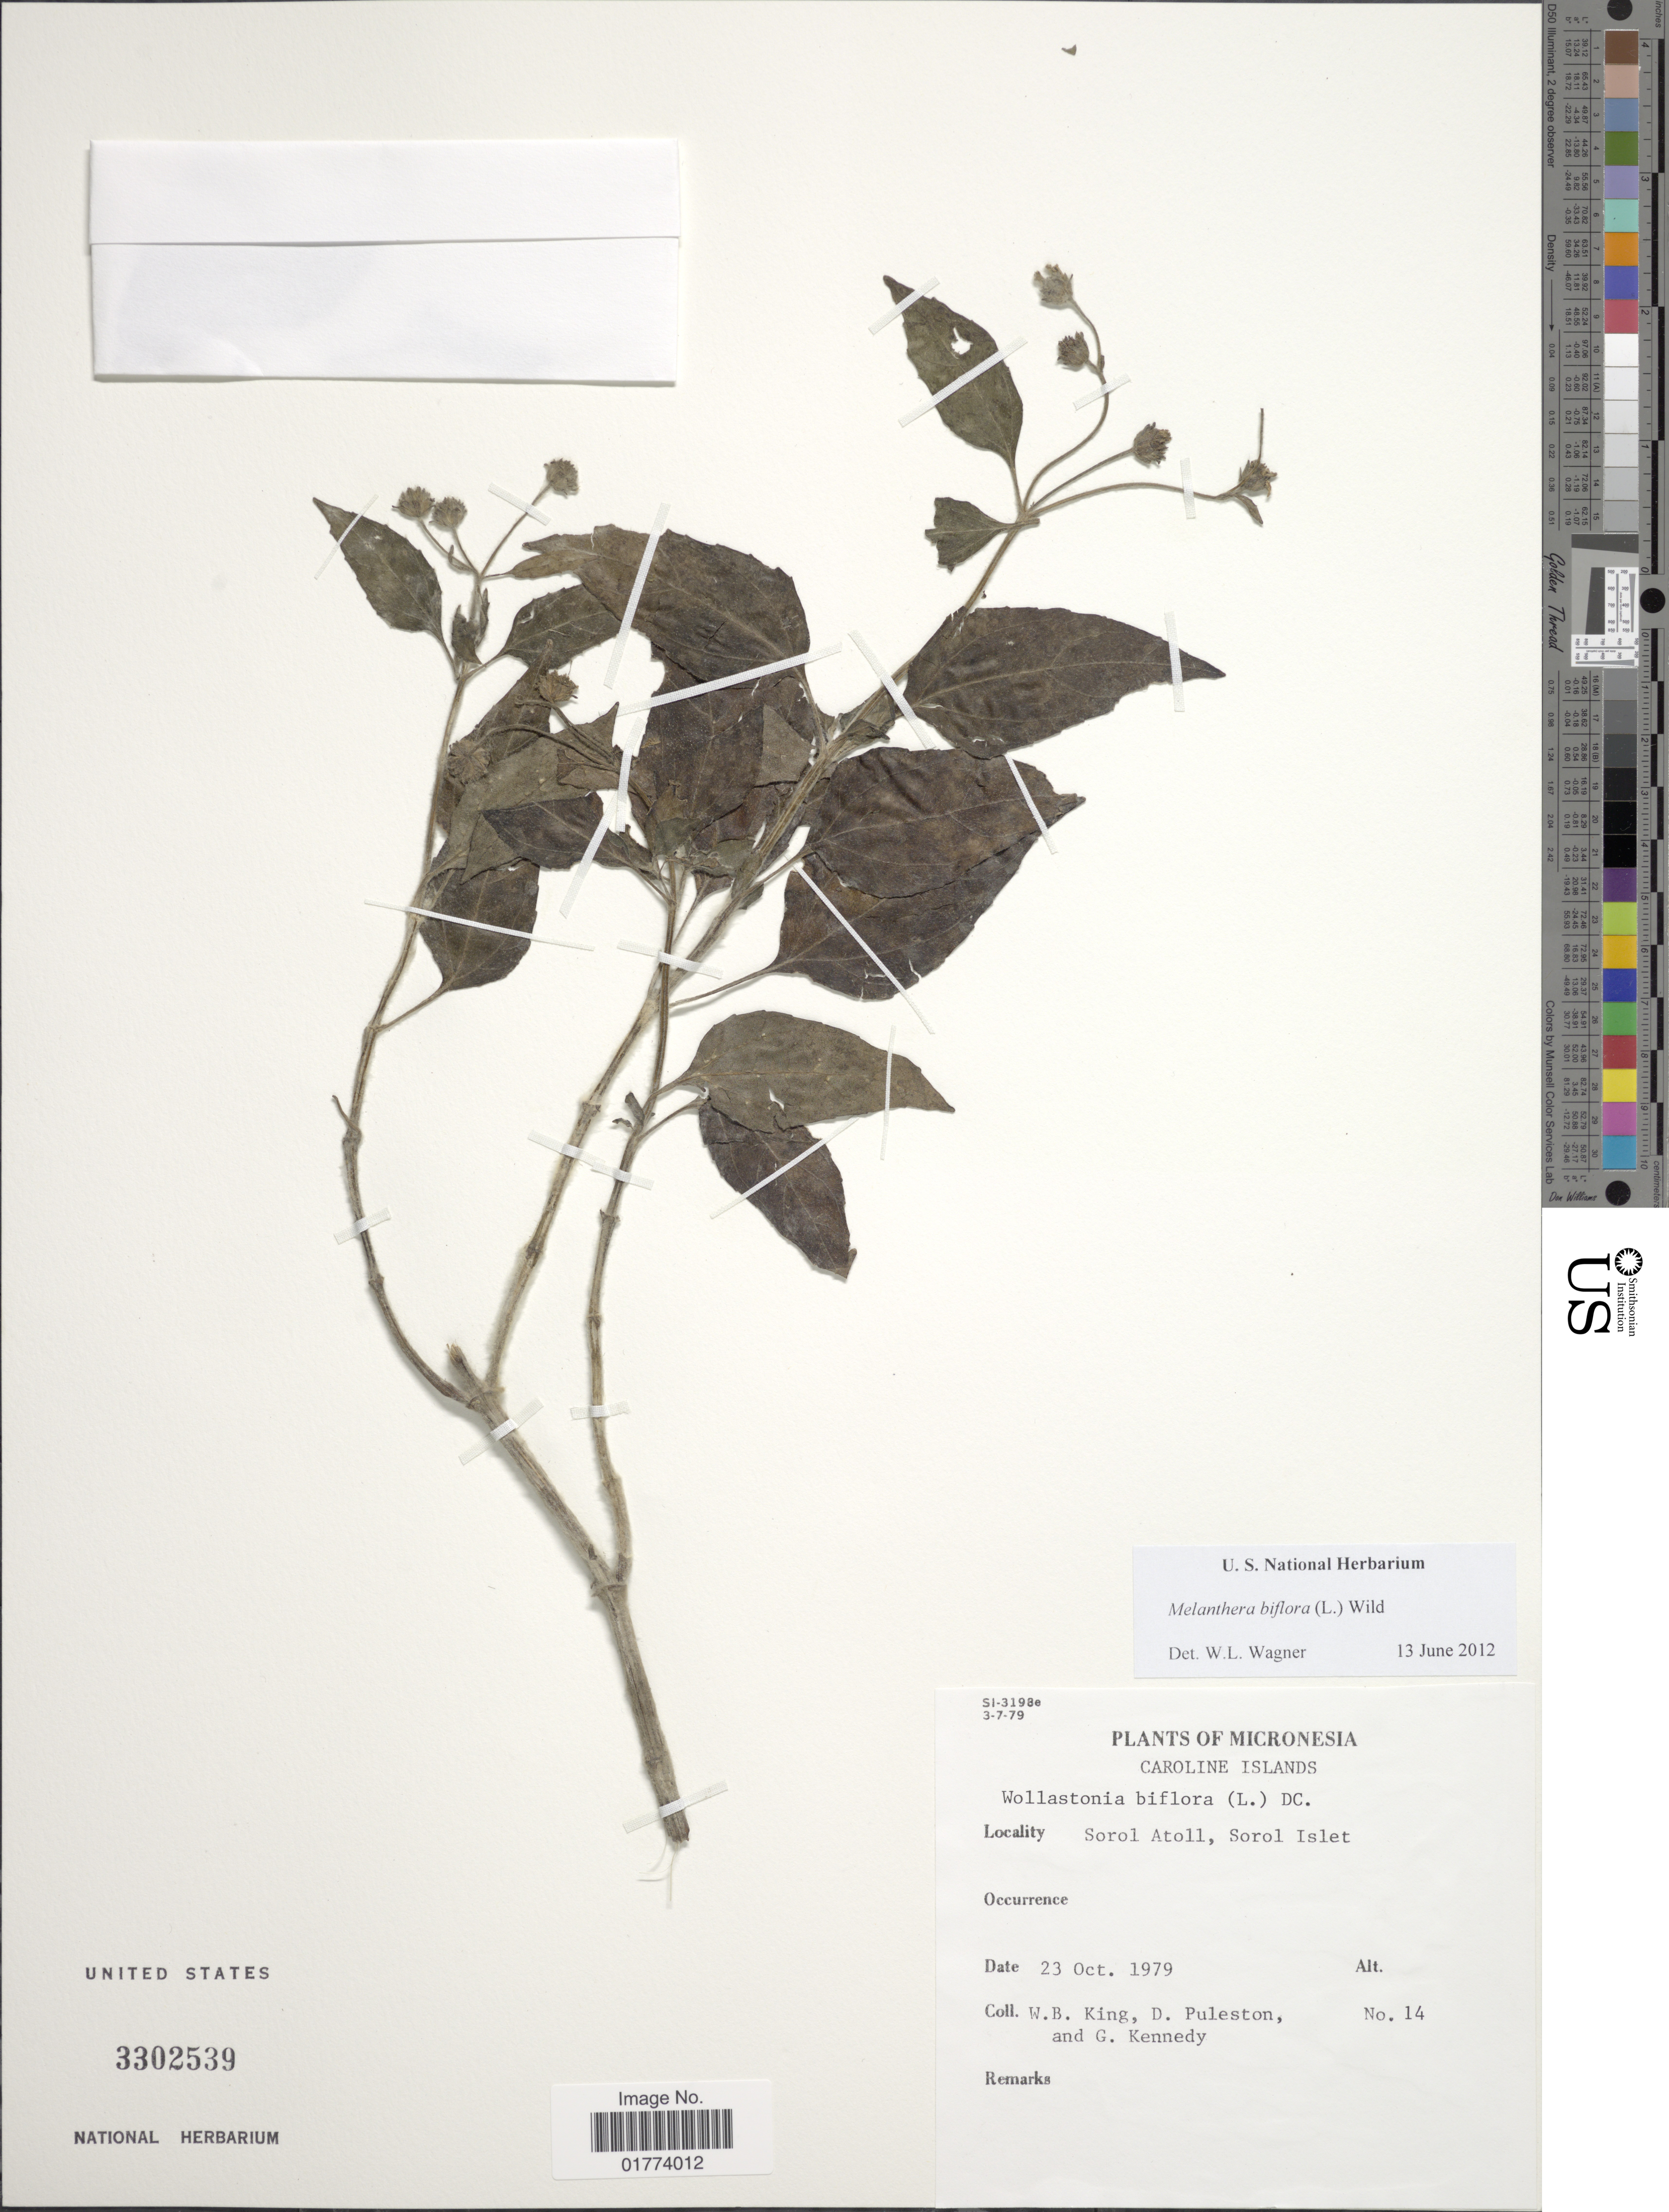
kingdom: Plantae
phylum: Tracheophyta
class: Magnoliopsida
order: Asterales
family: Asteraceae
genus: Wollastonia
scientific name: Wollastonia biflora var. biflora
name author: (L.) DC.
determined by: Wagner, W. L., (BOT), Smithsonian Institution - National Museum of Natural History (UNITED STATES)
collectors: W. B. King, D. Puleston & G. Kennedy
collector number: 14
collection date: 1979-10-23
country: Micronesia, Federated States of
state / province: Yap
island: Sorol Atoll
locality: Caroline Islands, Sorol Atoll, Sorol Islet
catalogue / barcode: US 3302539